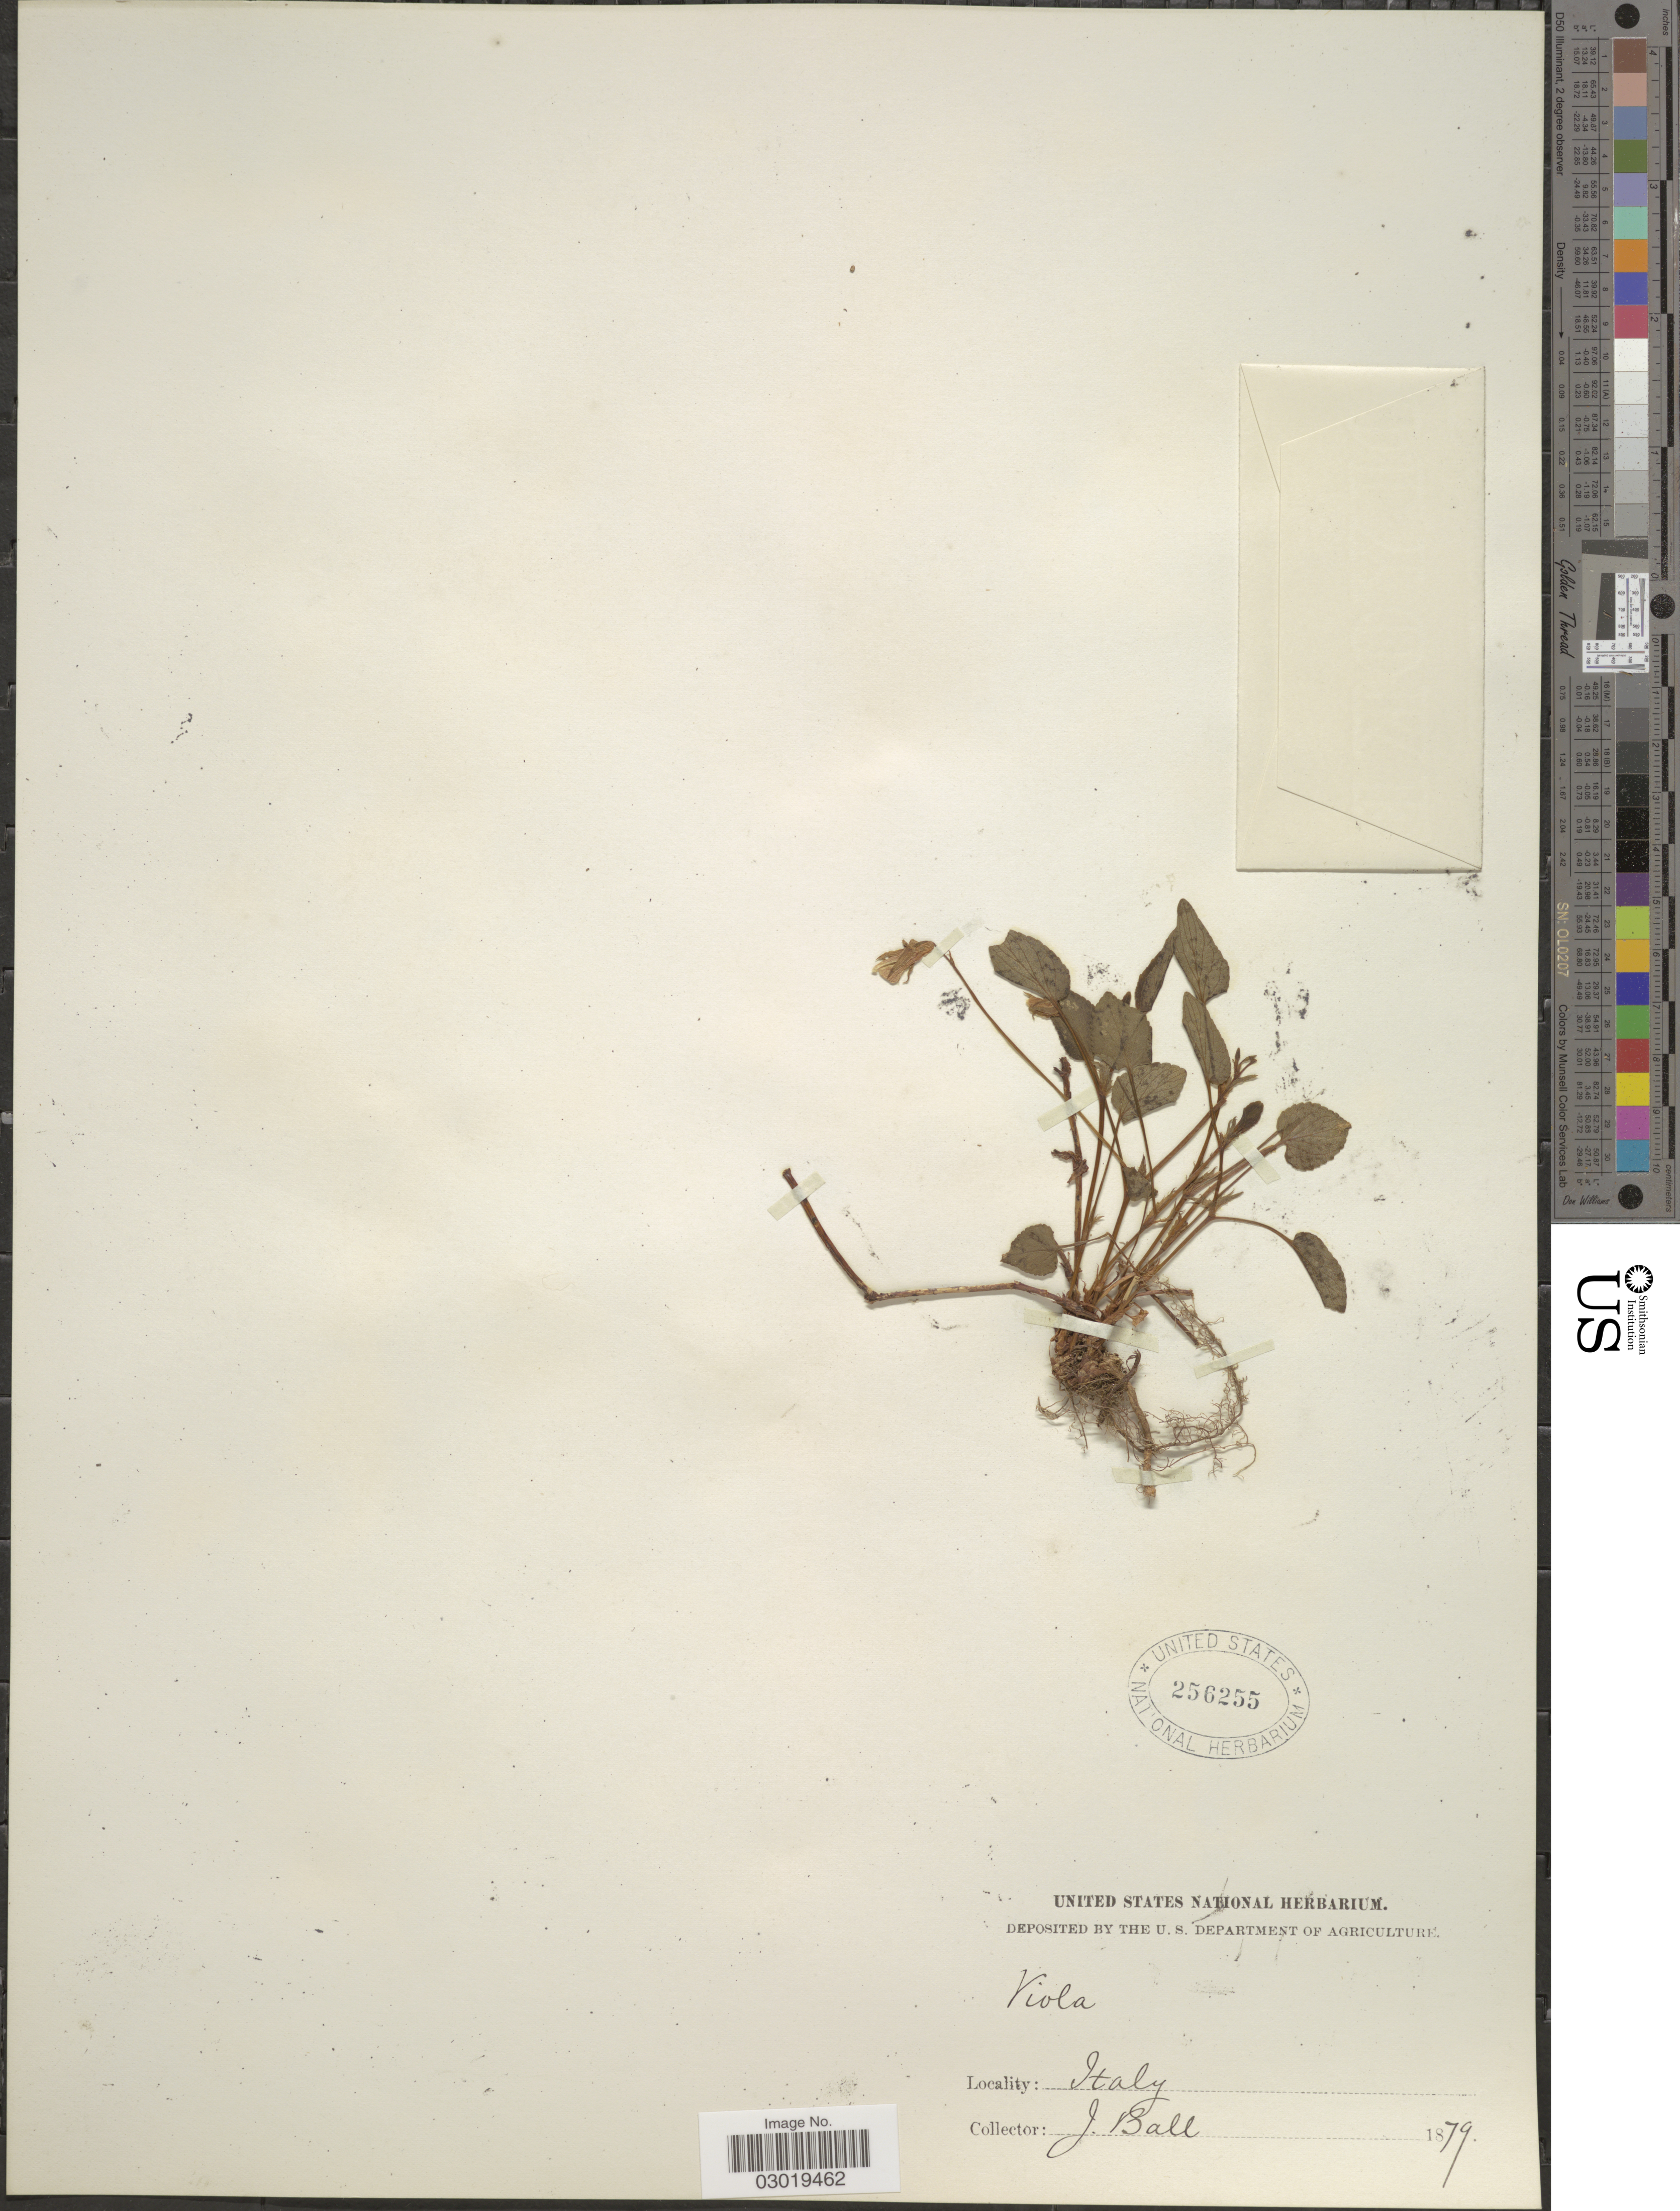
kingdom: Plantae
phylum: Tracheophyta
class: Magnoliopsida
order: Malpighiales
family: Violaceae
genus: Viola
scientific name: Viola sp.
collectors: J. Ball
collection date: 1879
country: Italy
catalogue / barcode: US 256255